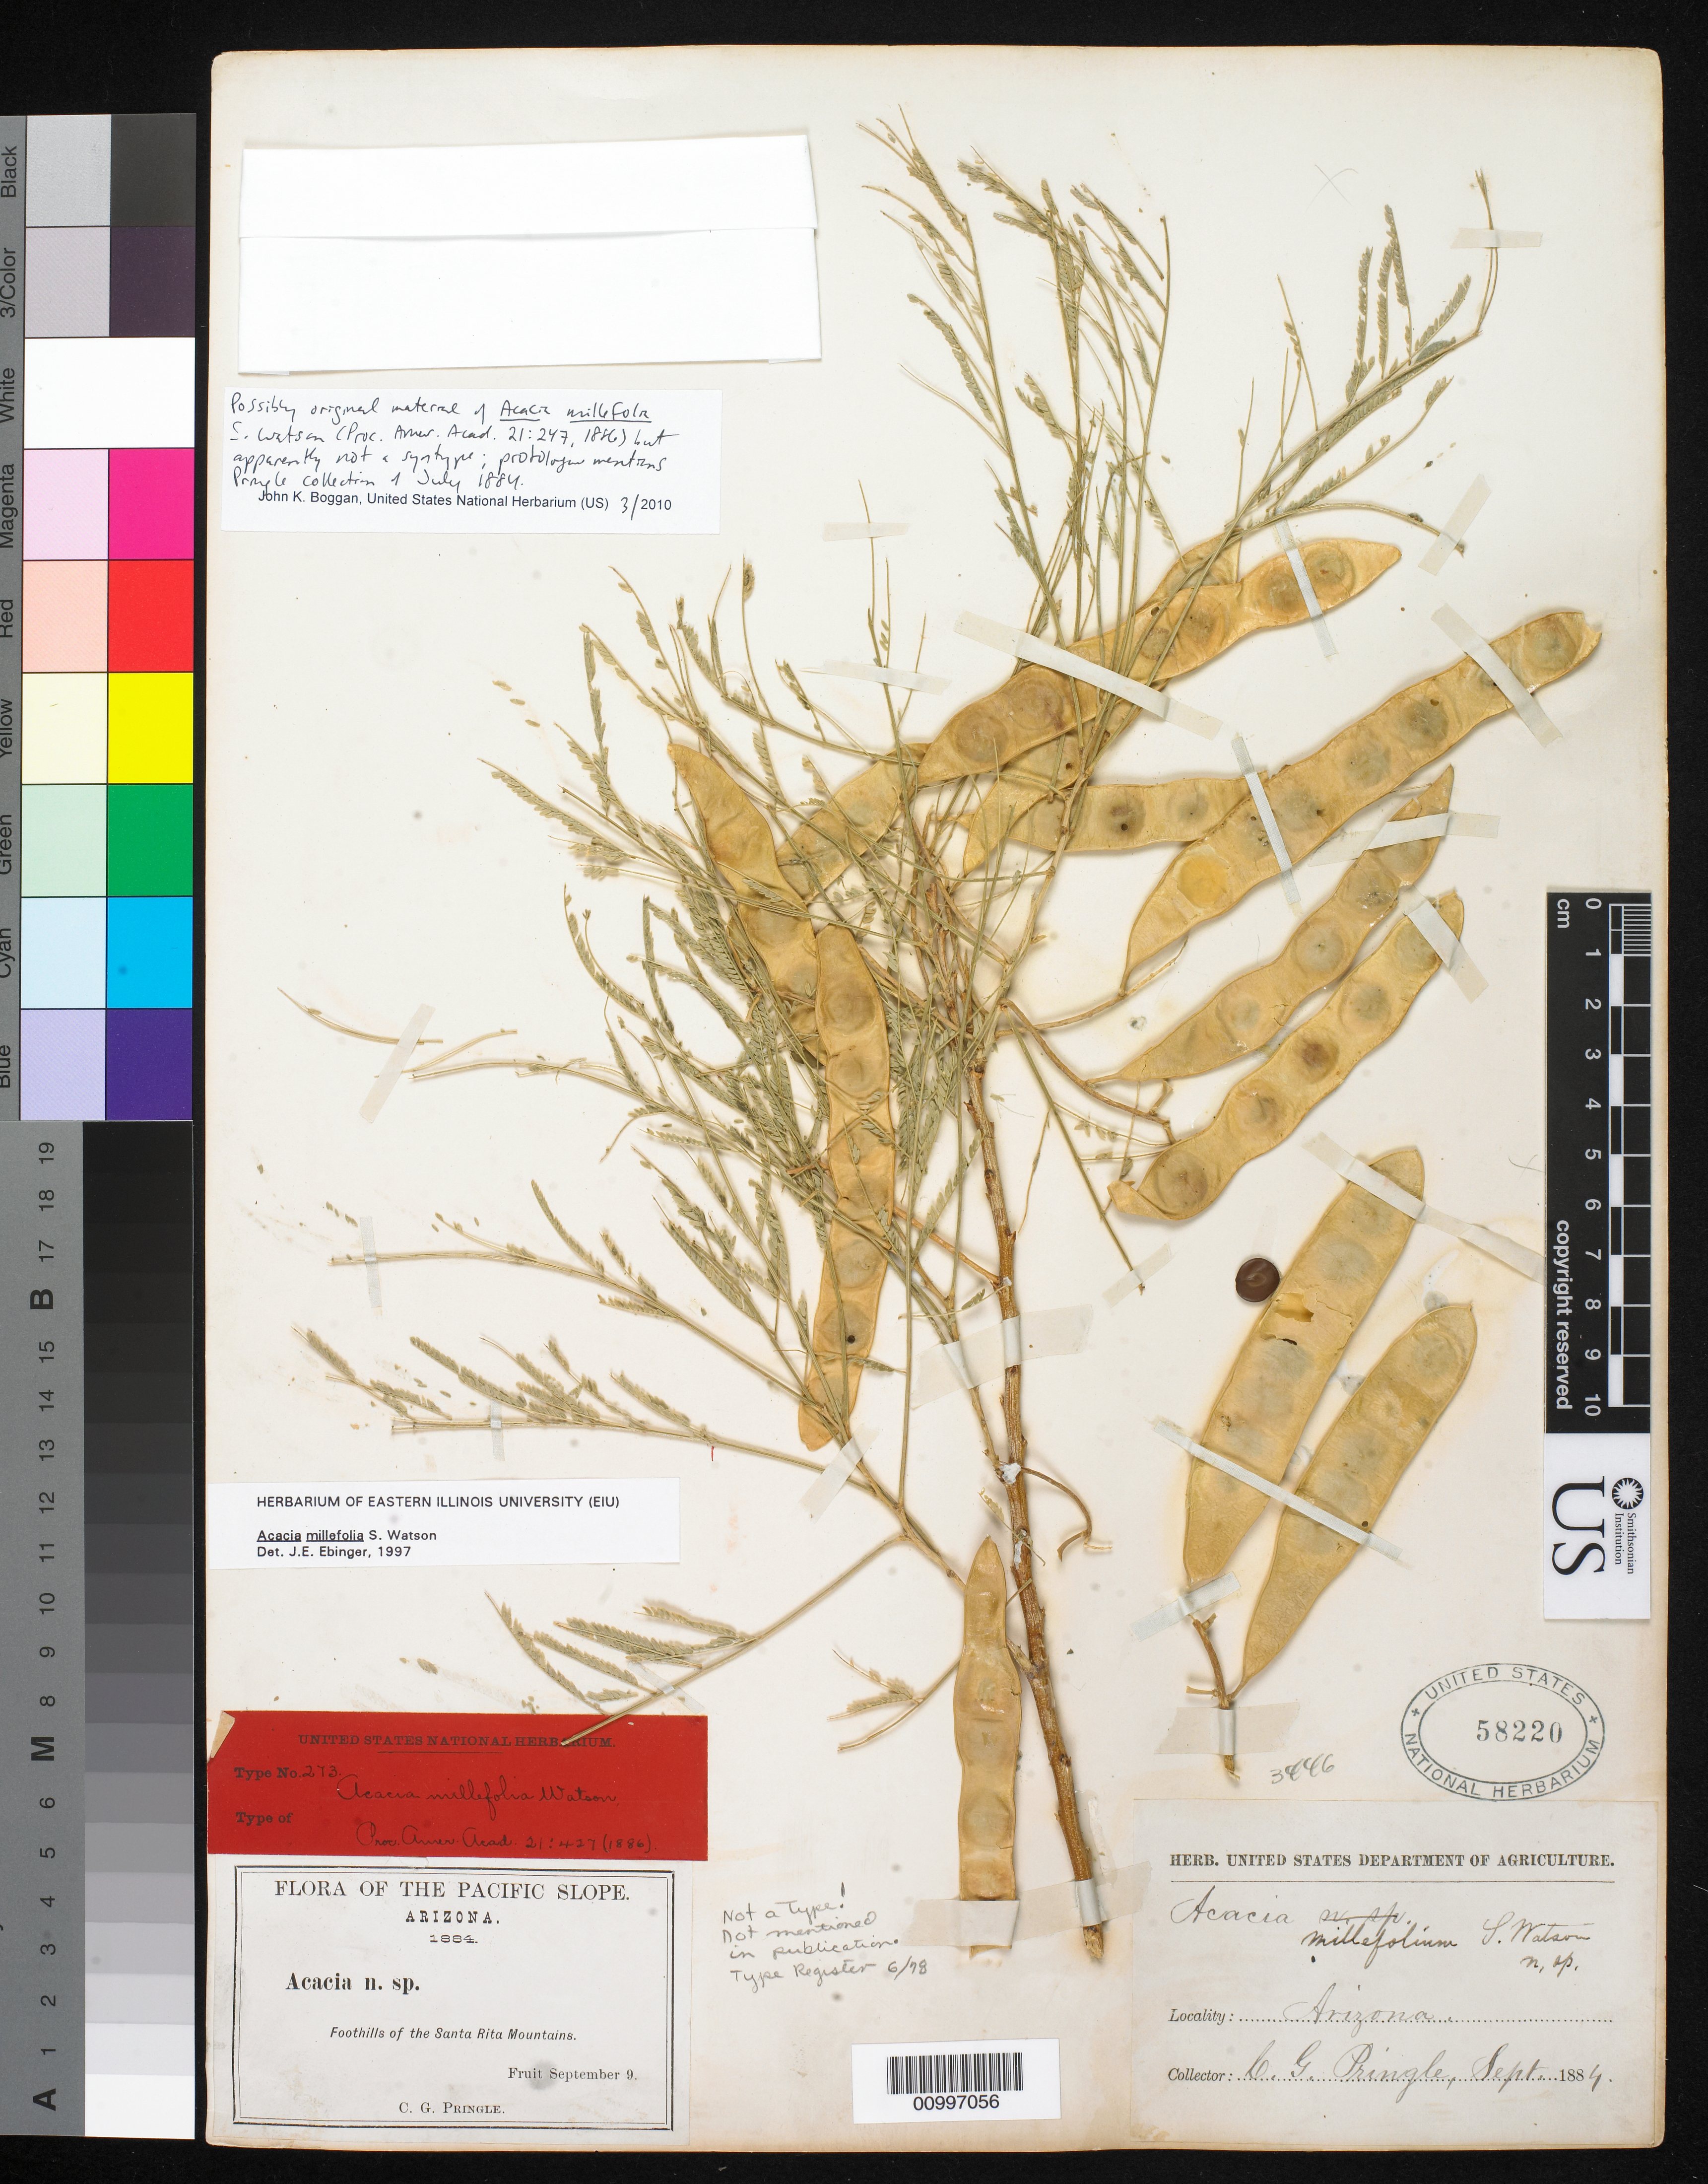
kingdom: Plantae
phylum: Tracheophyta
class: Magnoliopsida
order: Fabales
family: Fabaceae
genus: Acacia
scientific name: Acacia millefolia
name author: S. Watson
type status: Possible Syntype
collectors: C. G. Pringle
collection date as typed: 09 Sep 1884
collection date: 1884-09-09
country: United States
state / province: Arizona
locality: Foothills of the Santa Rita Mountains.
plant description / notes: Possibly original material but apparently not a syntype (protologue mentions Pringle collection of July 1884 "in flower only" but not fruiting material collected in September).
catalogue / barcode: US 58220